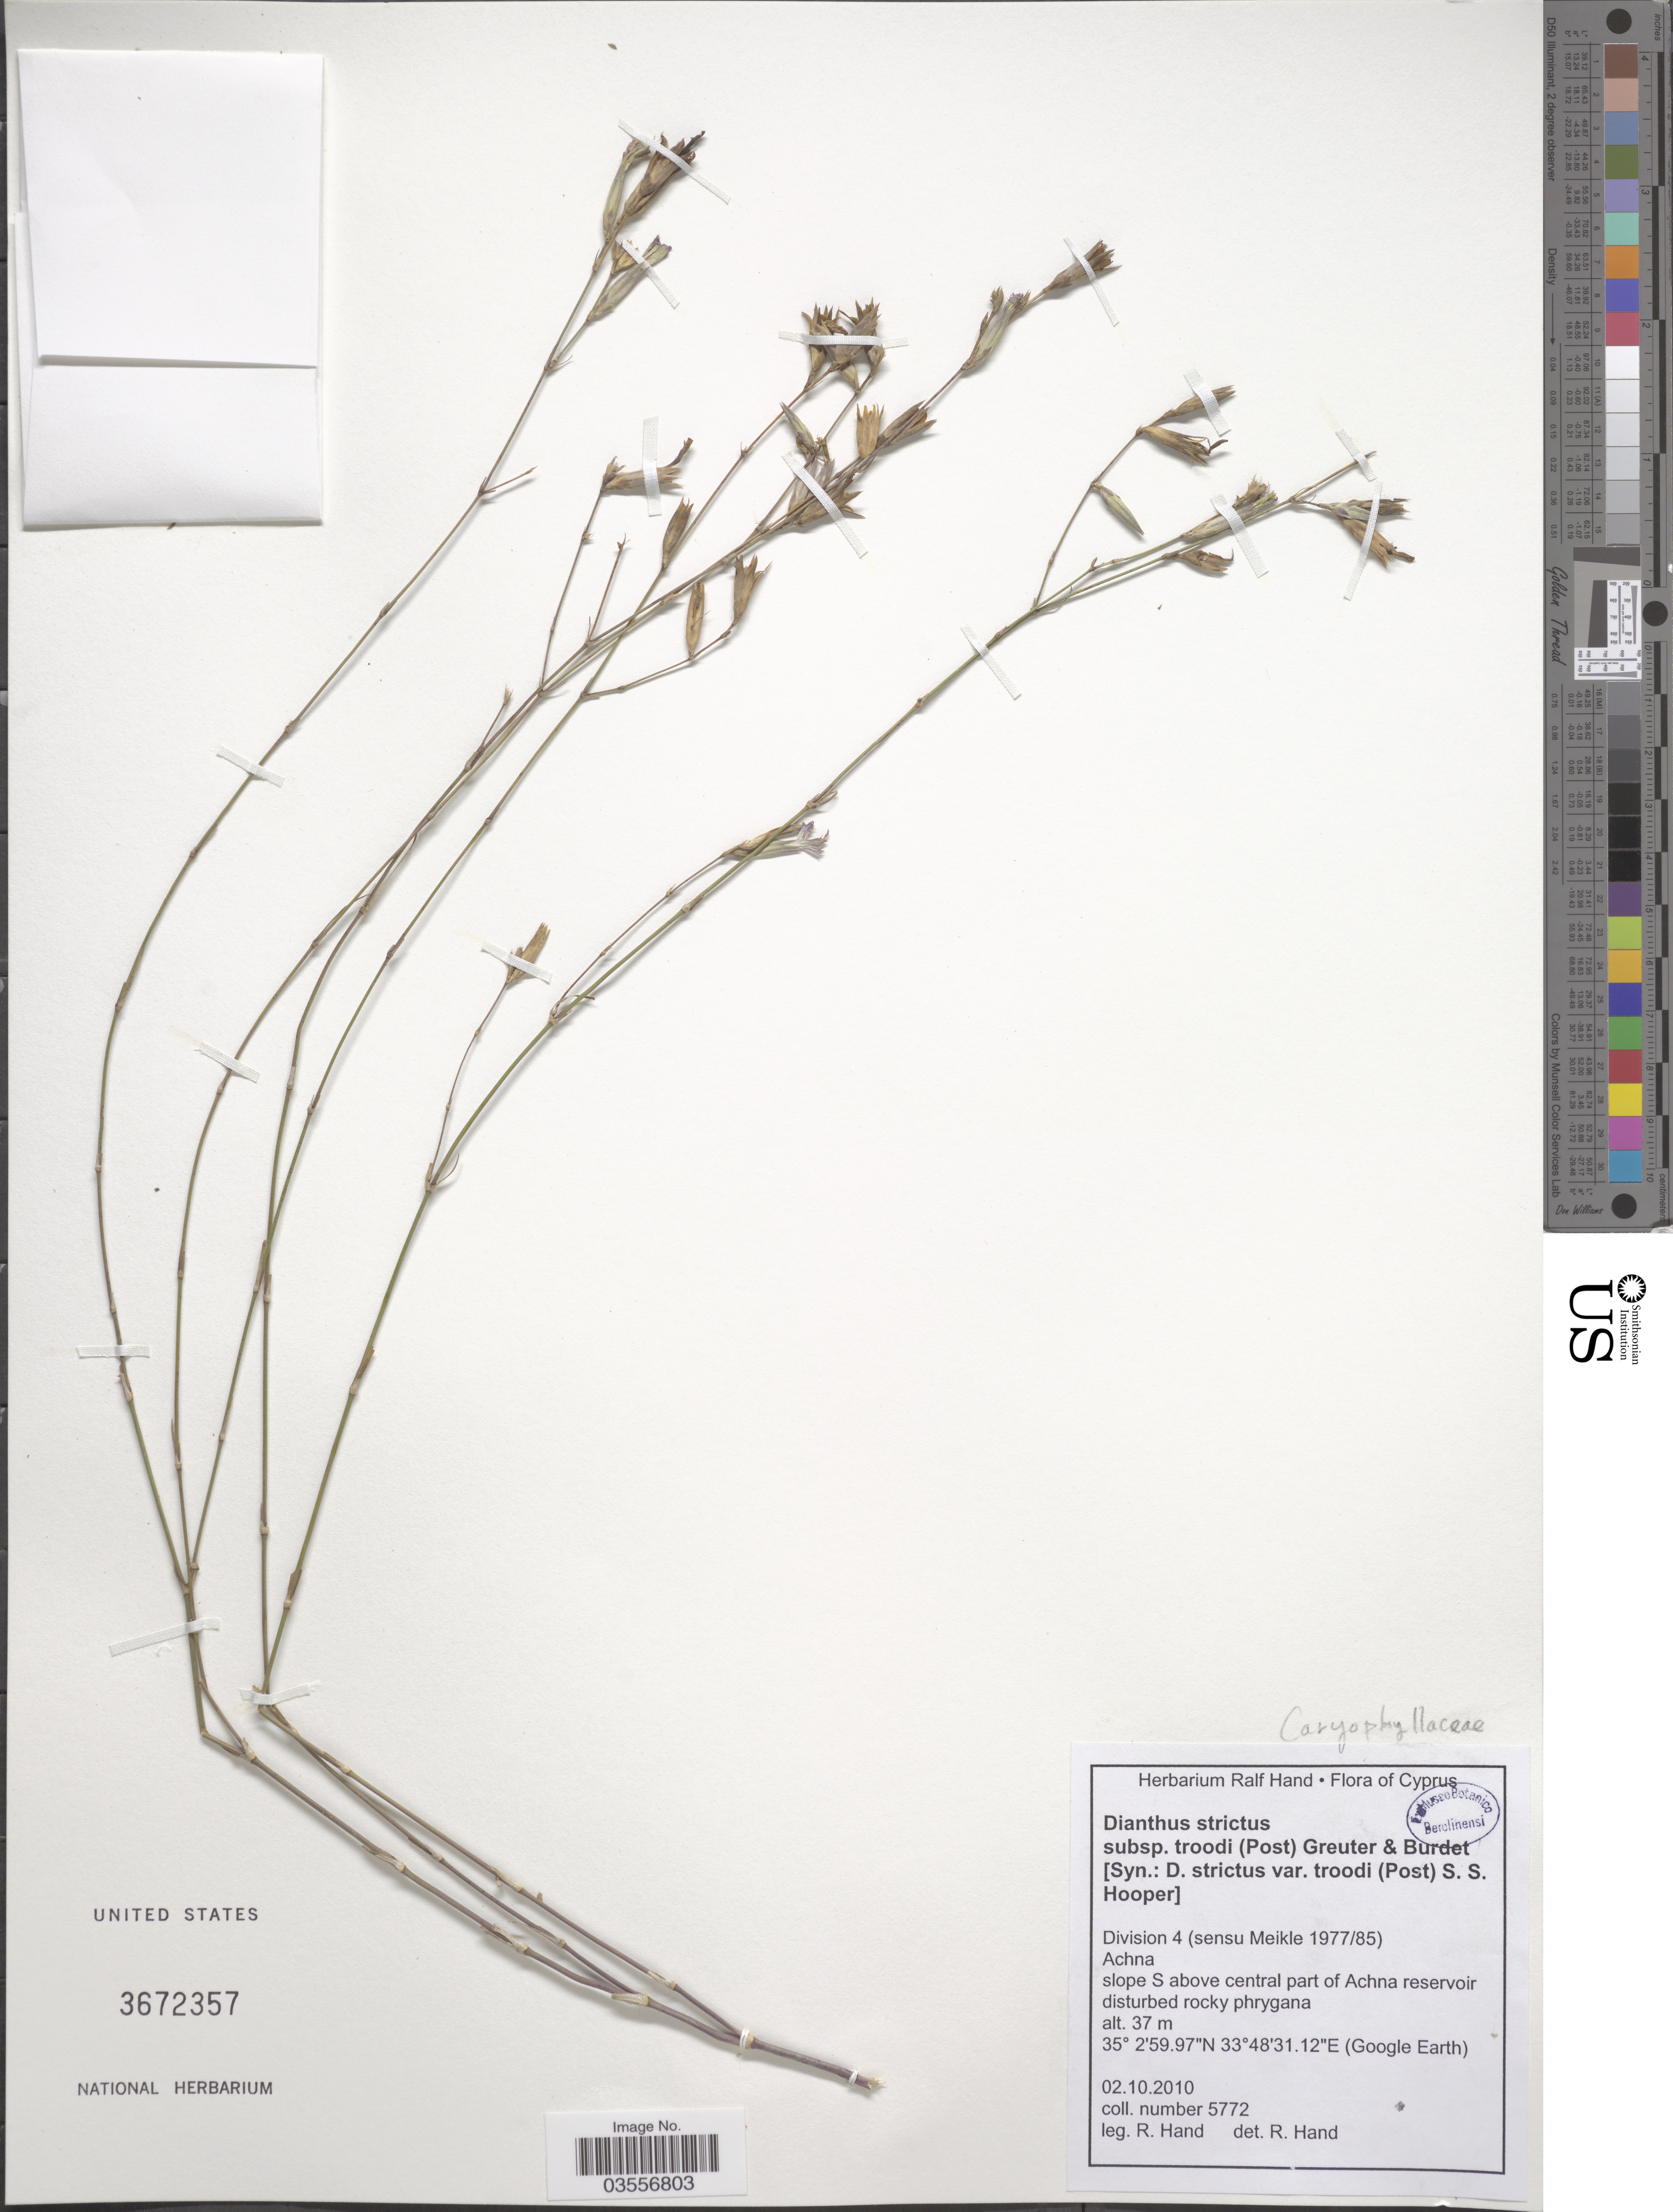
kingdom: Plantae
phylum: Tracheophyta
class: Magnoliopsida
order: Caryophyllales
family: Caryophyllaceae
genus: Dianthus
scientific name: Dianthus strictus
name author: Banks & Sol.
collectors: R. Hand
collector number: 5772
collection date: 2010-10-02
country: Cyprus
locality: Division 4 (sensu Meikle 1977/85) Achna. Slope S above central part of Achna reservoir.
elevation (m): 37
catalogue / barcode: US 3672357